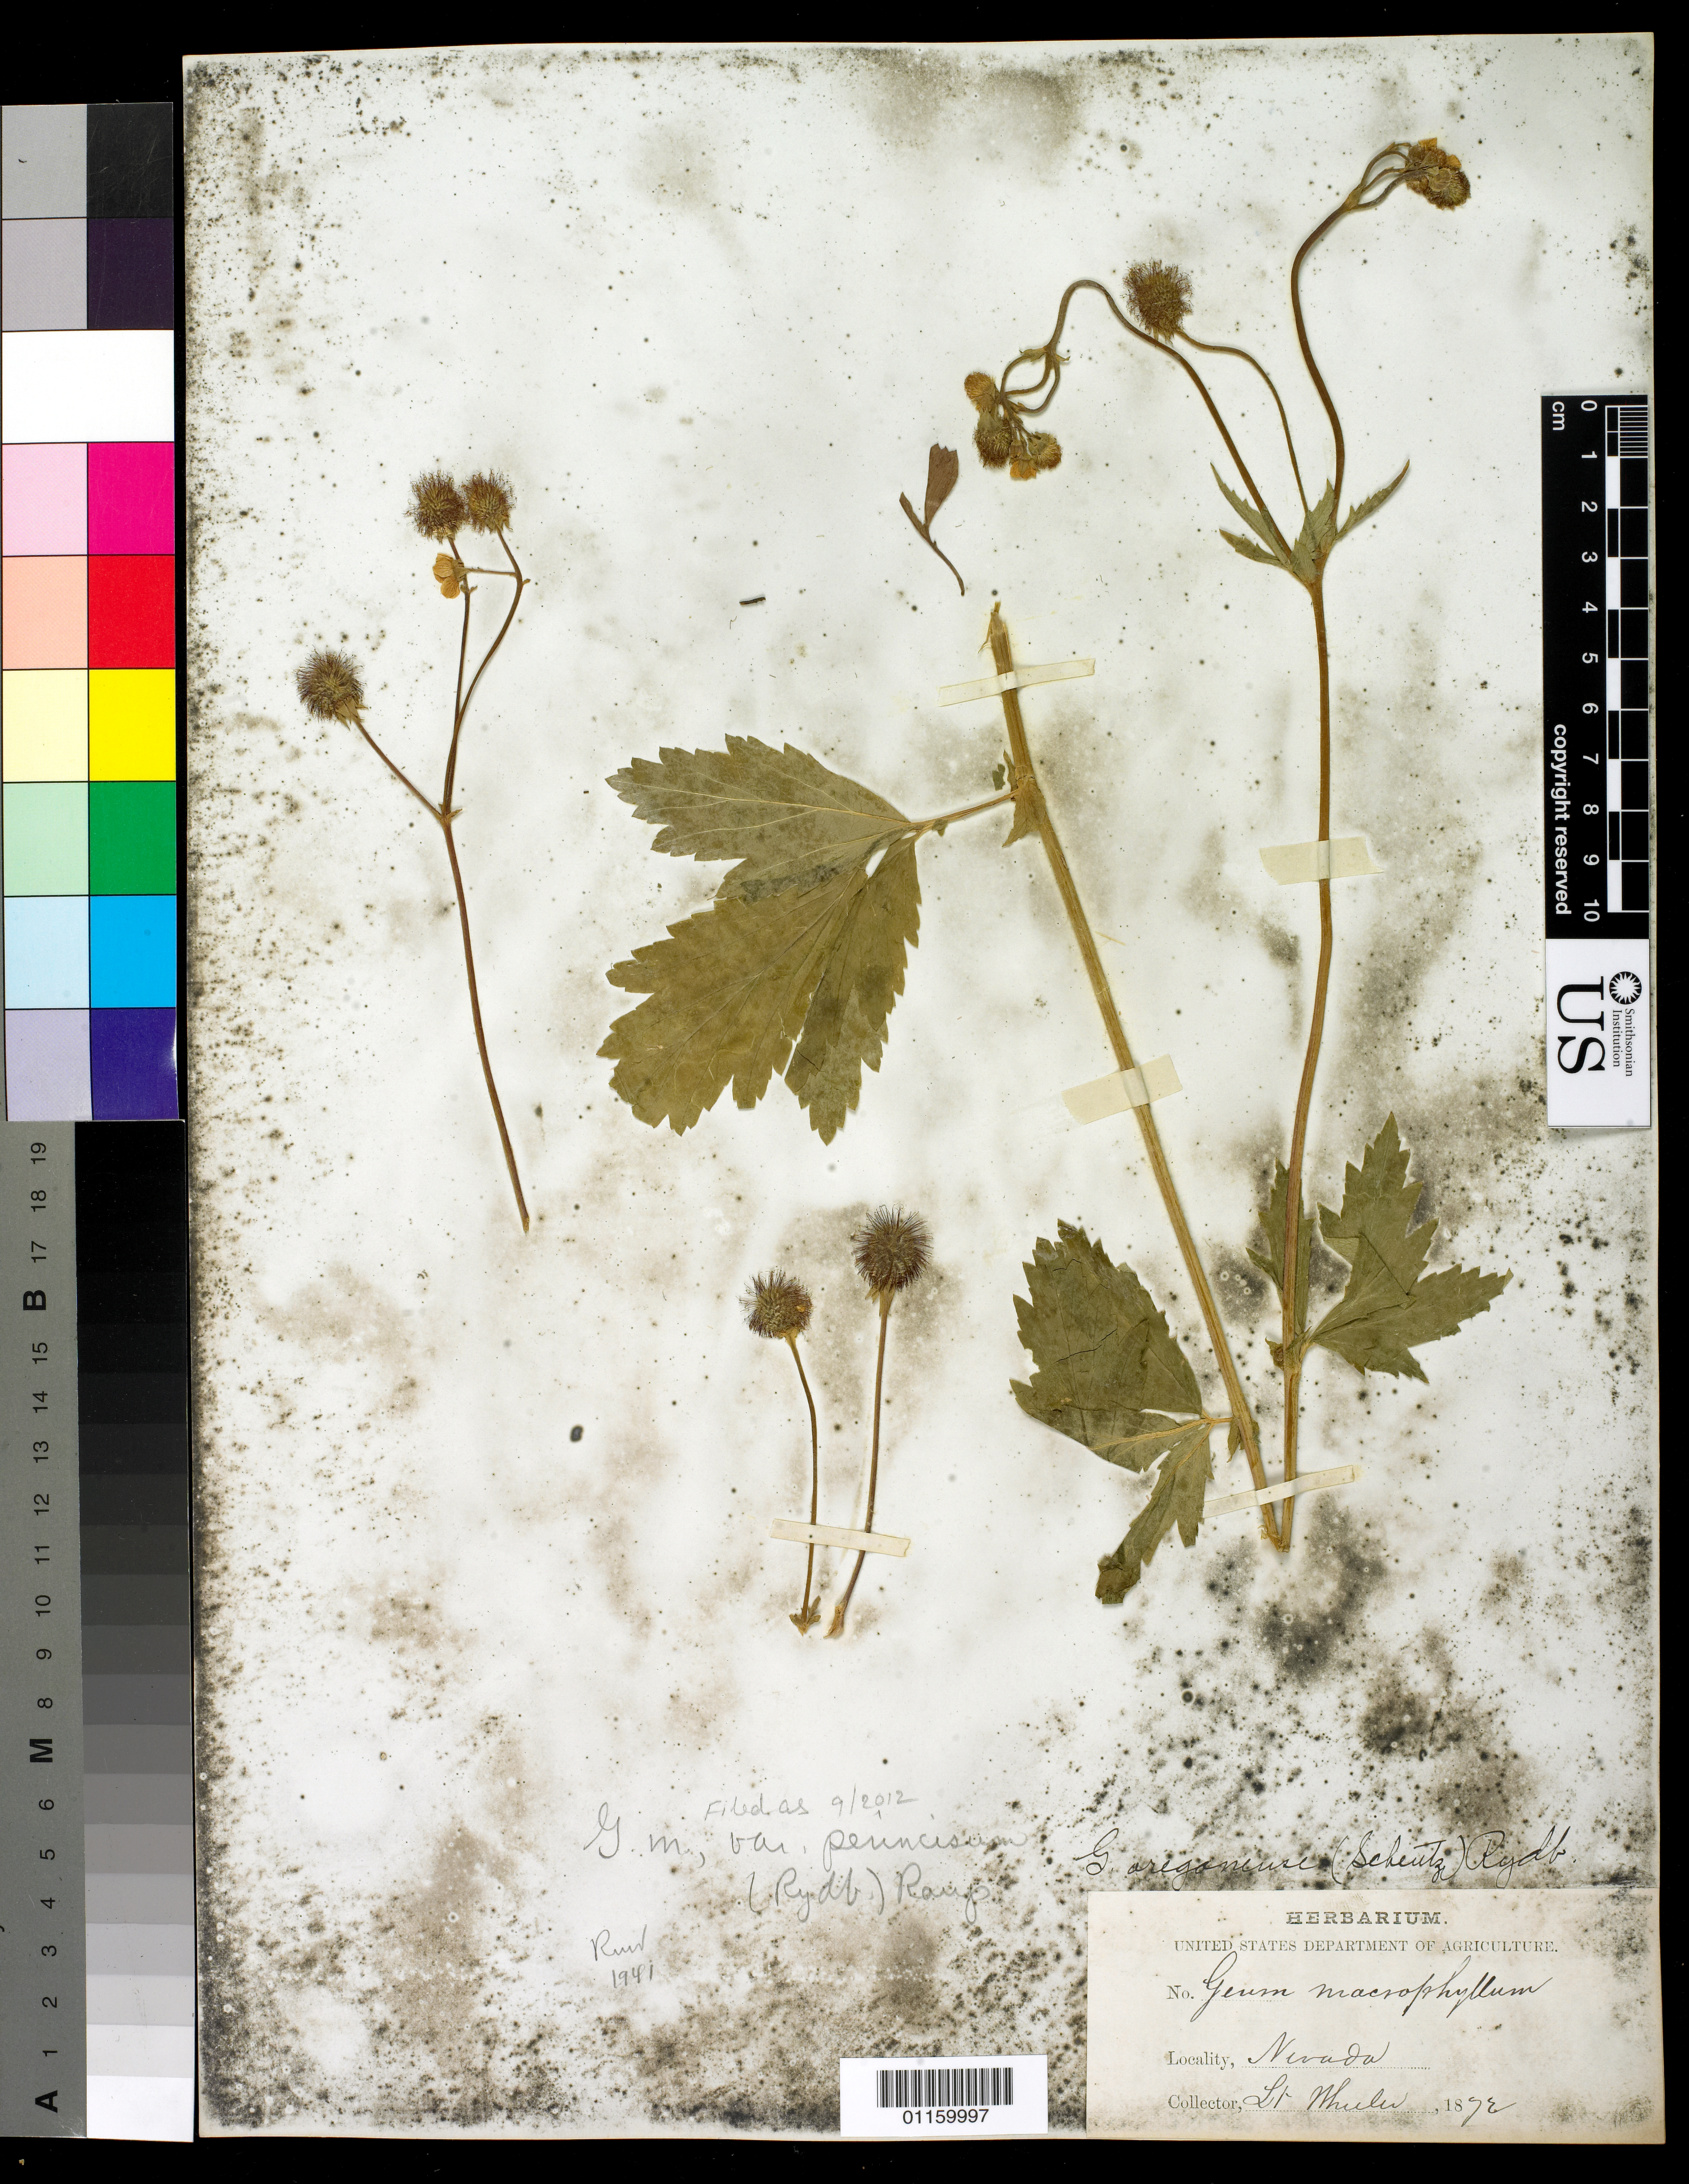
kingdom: Plantae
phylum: Tracheophyta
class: Magnoliopsida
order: Rosales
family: Rosaceae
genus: Geum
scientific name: Geum macrophyllum var. perincisum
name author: (Rydb.) Raup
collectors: -- Wheeler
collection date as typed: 1872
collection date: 1872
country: United States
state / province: Nevada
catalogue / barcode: US 1